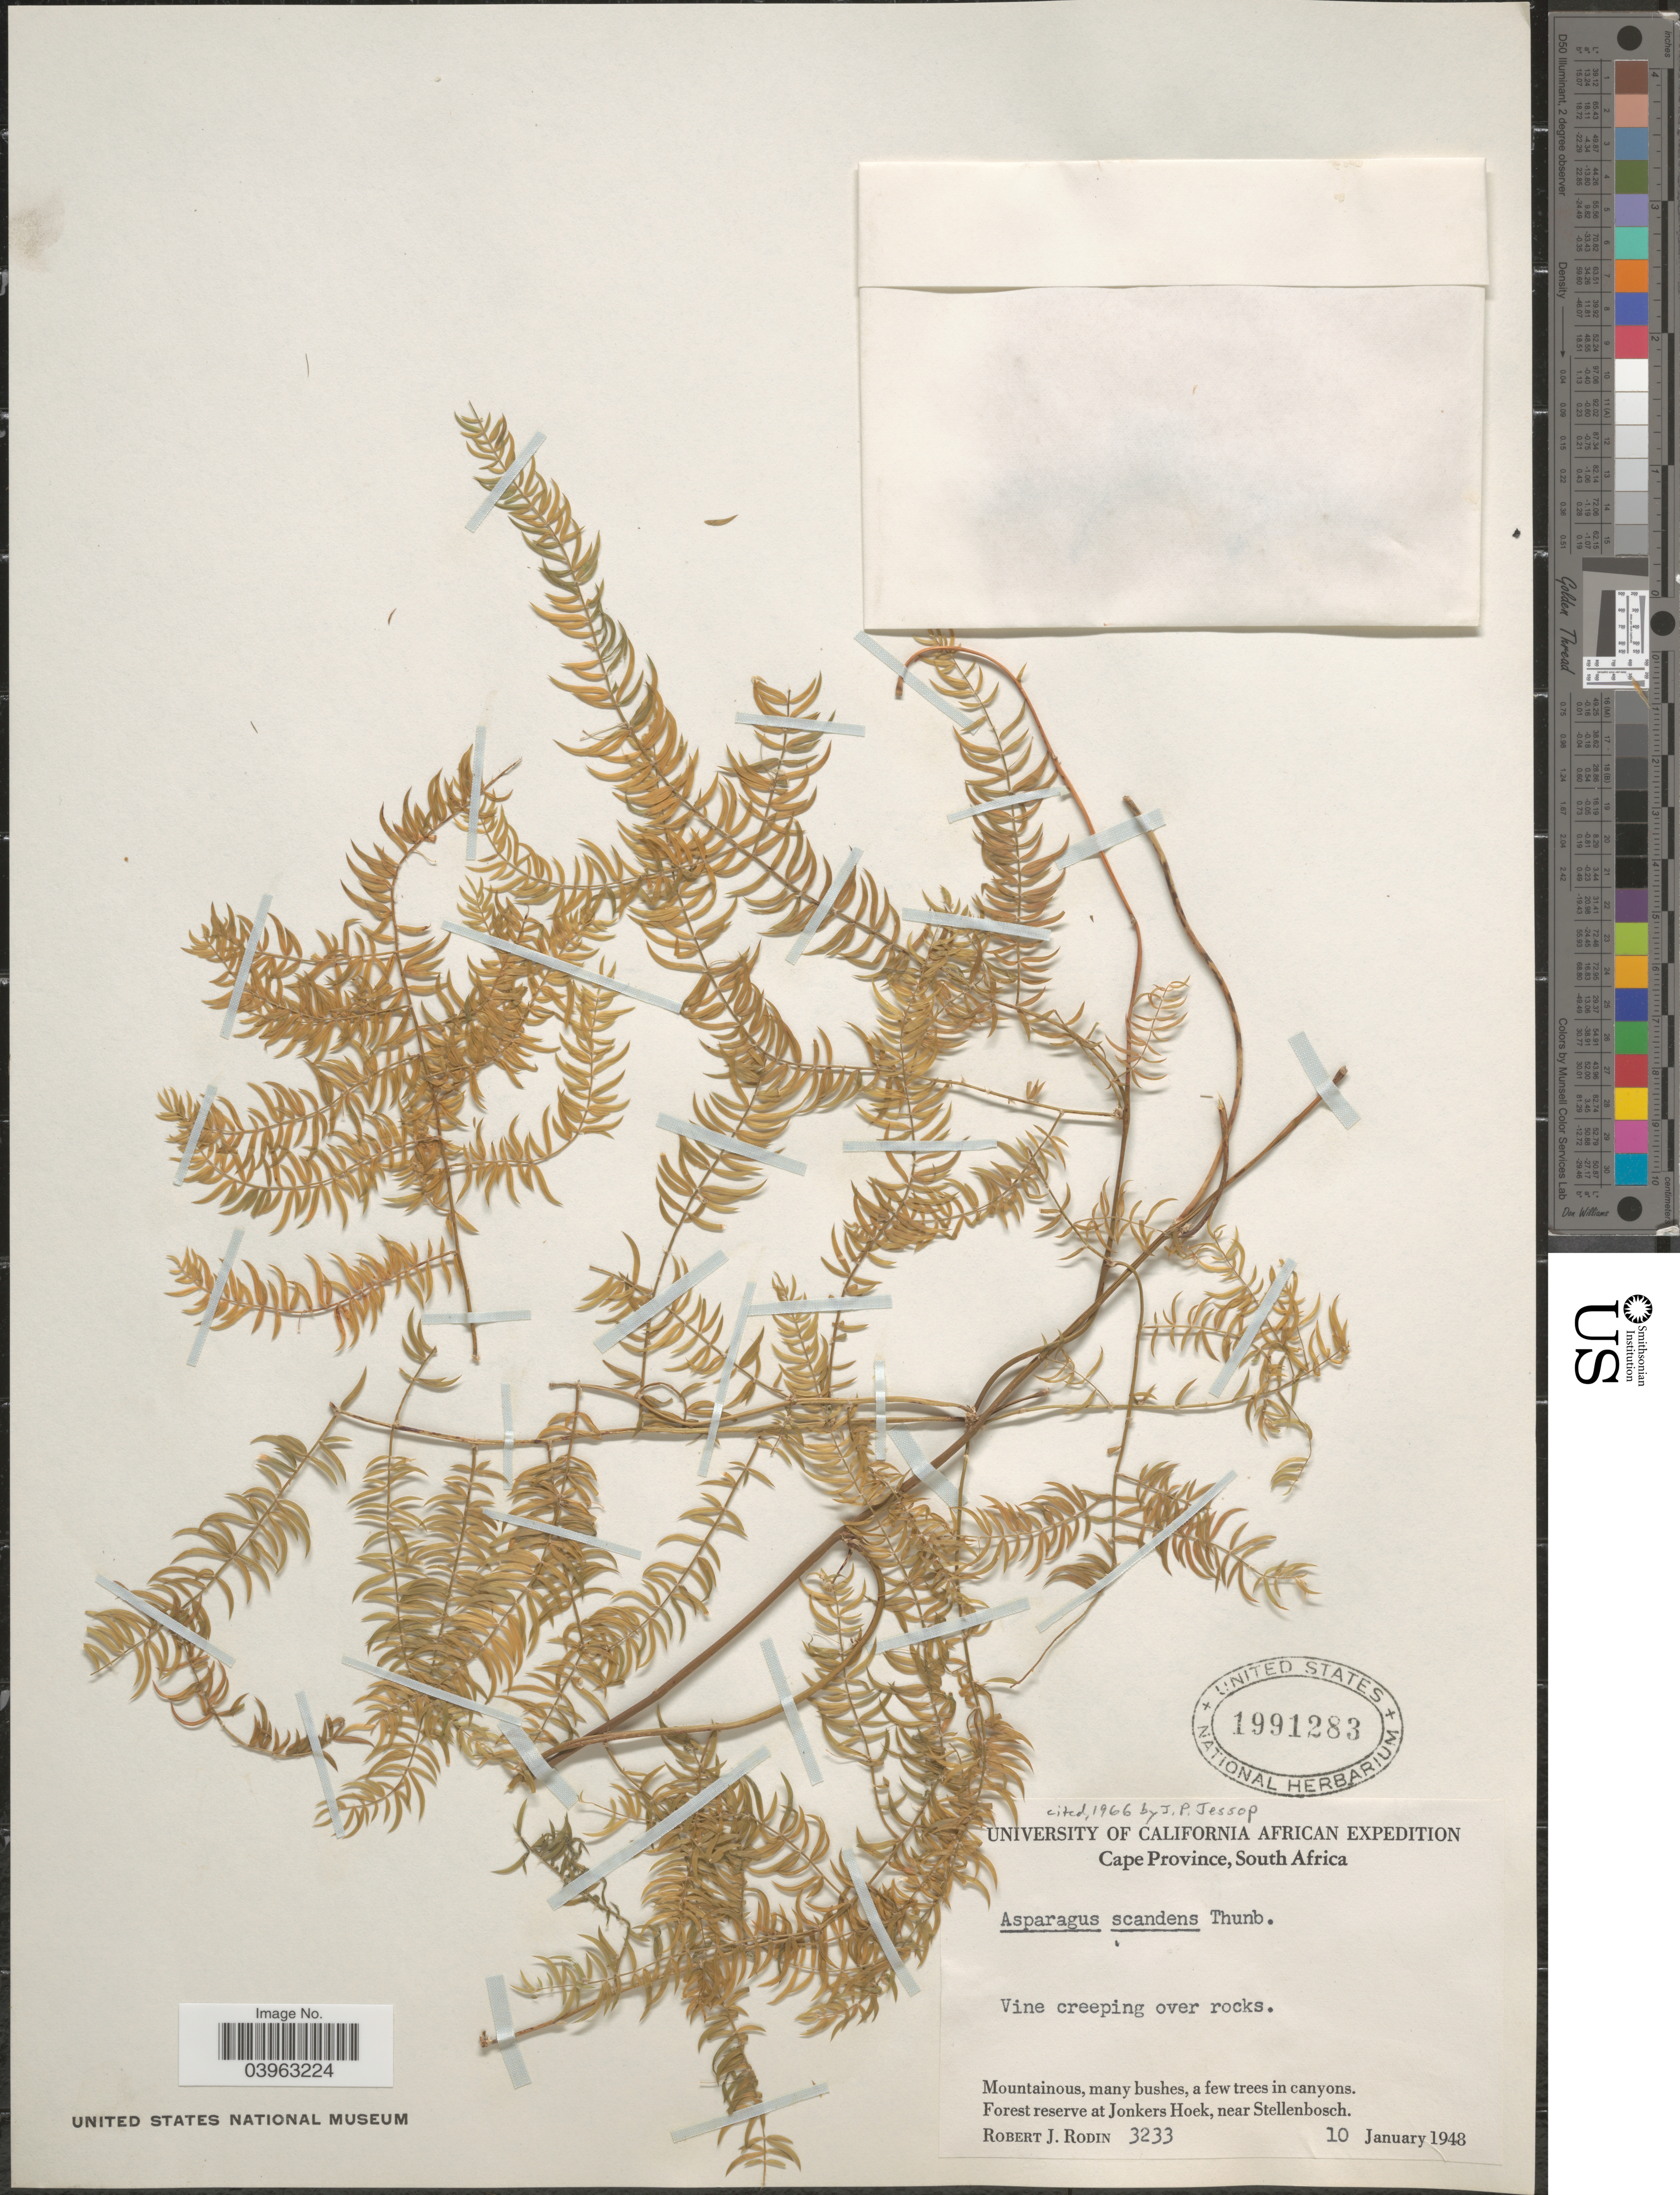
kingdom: Plantae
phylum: Tracheophyta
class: Liliopsida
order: Asparagales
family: Asparagaceae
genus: Asparagus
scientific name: Asparagus scandens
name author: Thunb.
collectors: R. J. Rodin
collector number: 3233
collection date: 1948-01-10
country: South Africa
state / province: Western Cape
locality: Forest reserve at Jonkers Hoek, near Stellenbosch.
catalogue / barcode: US 1991283